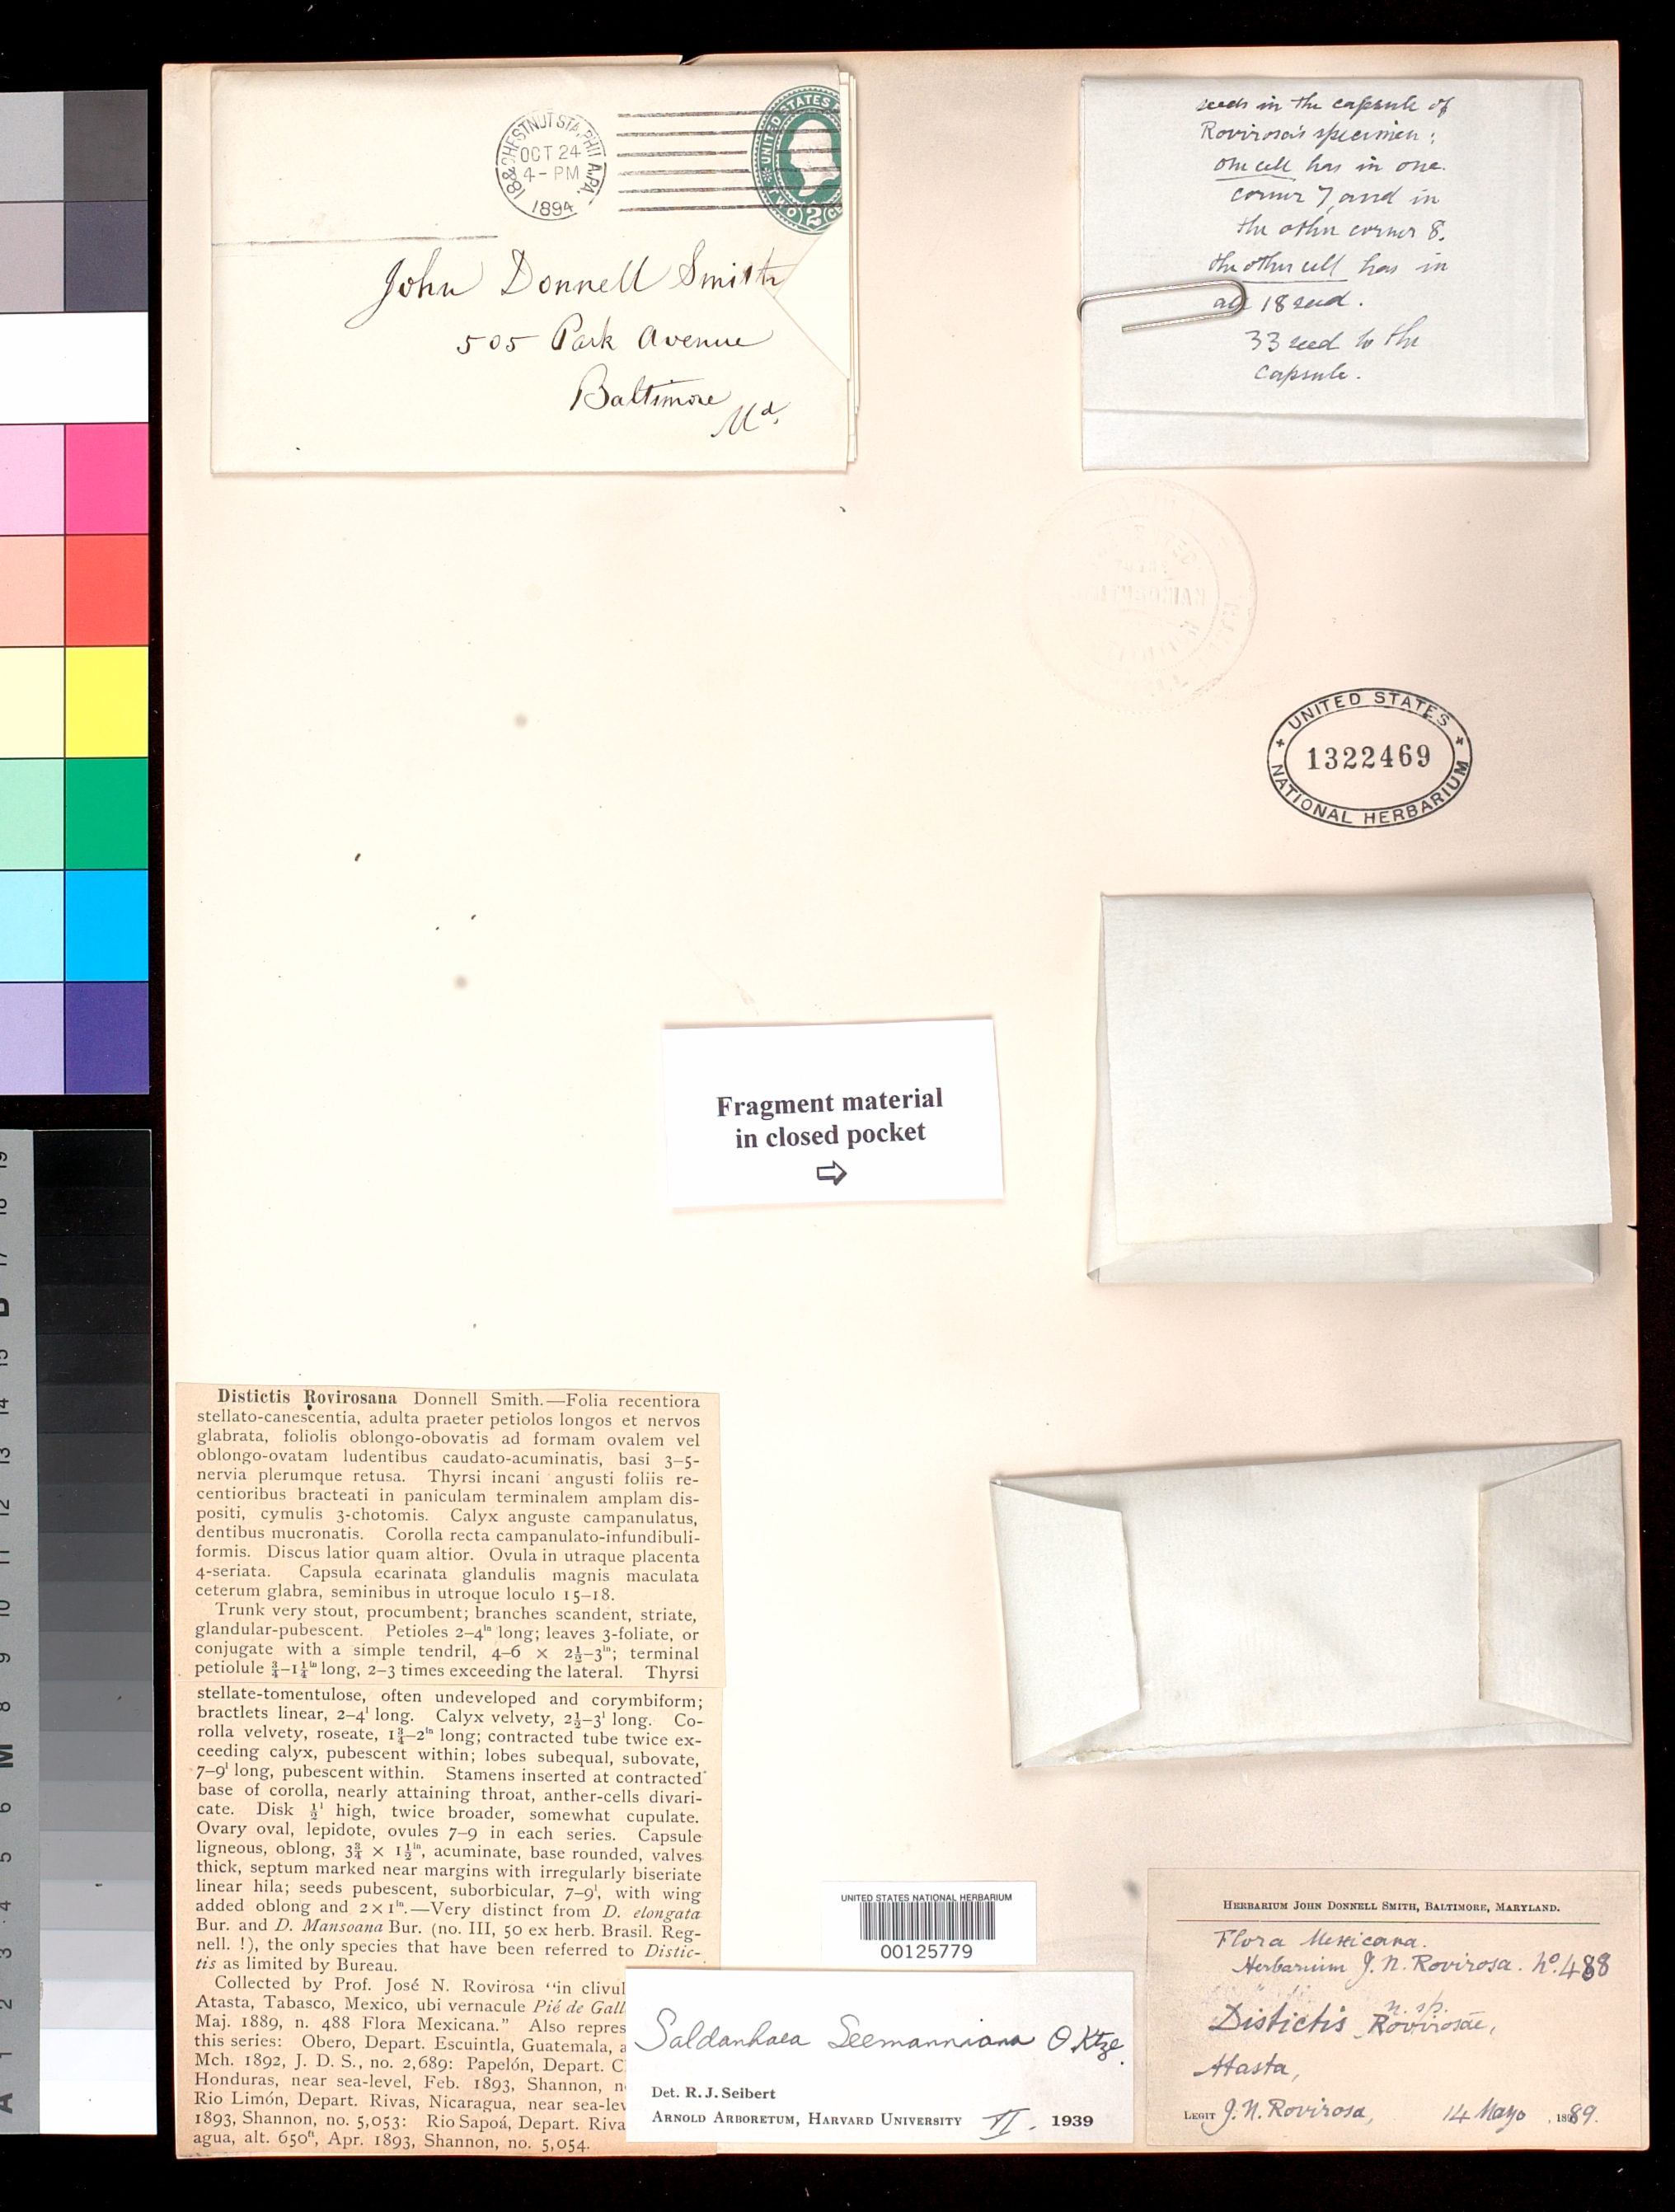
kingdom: Plantae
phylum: Tracheophyta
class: Magnoliopsida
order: Lamiales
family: Bignoniaceae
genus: Distictis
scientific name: Distictis rovirosana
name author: Donn. Sm.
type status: Syntype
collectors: J. N. Rovirosa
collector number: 488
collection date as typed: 14 May 1889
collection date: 1889-05-14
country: Mexico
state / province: Tabasco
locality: Atasta.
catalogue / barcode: US 1322469